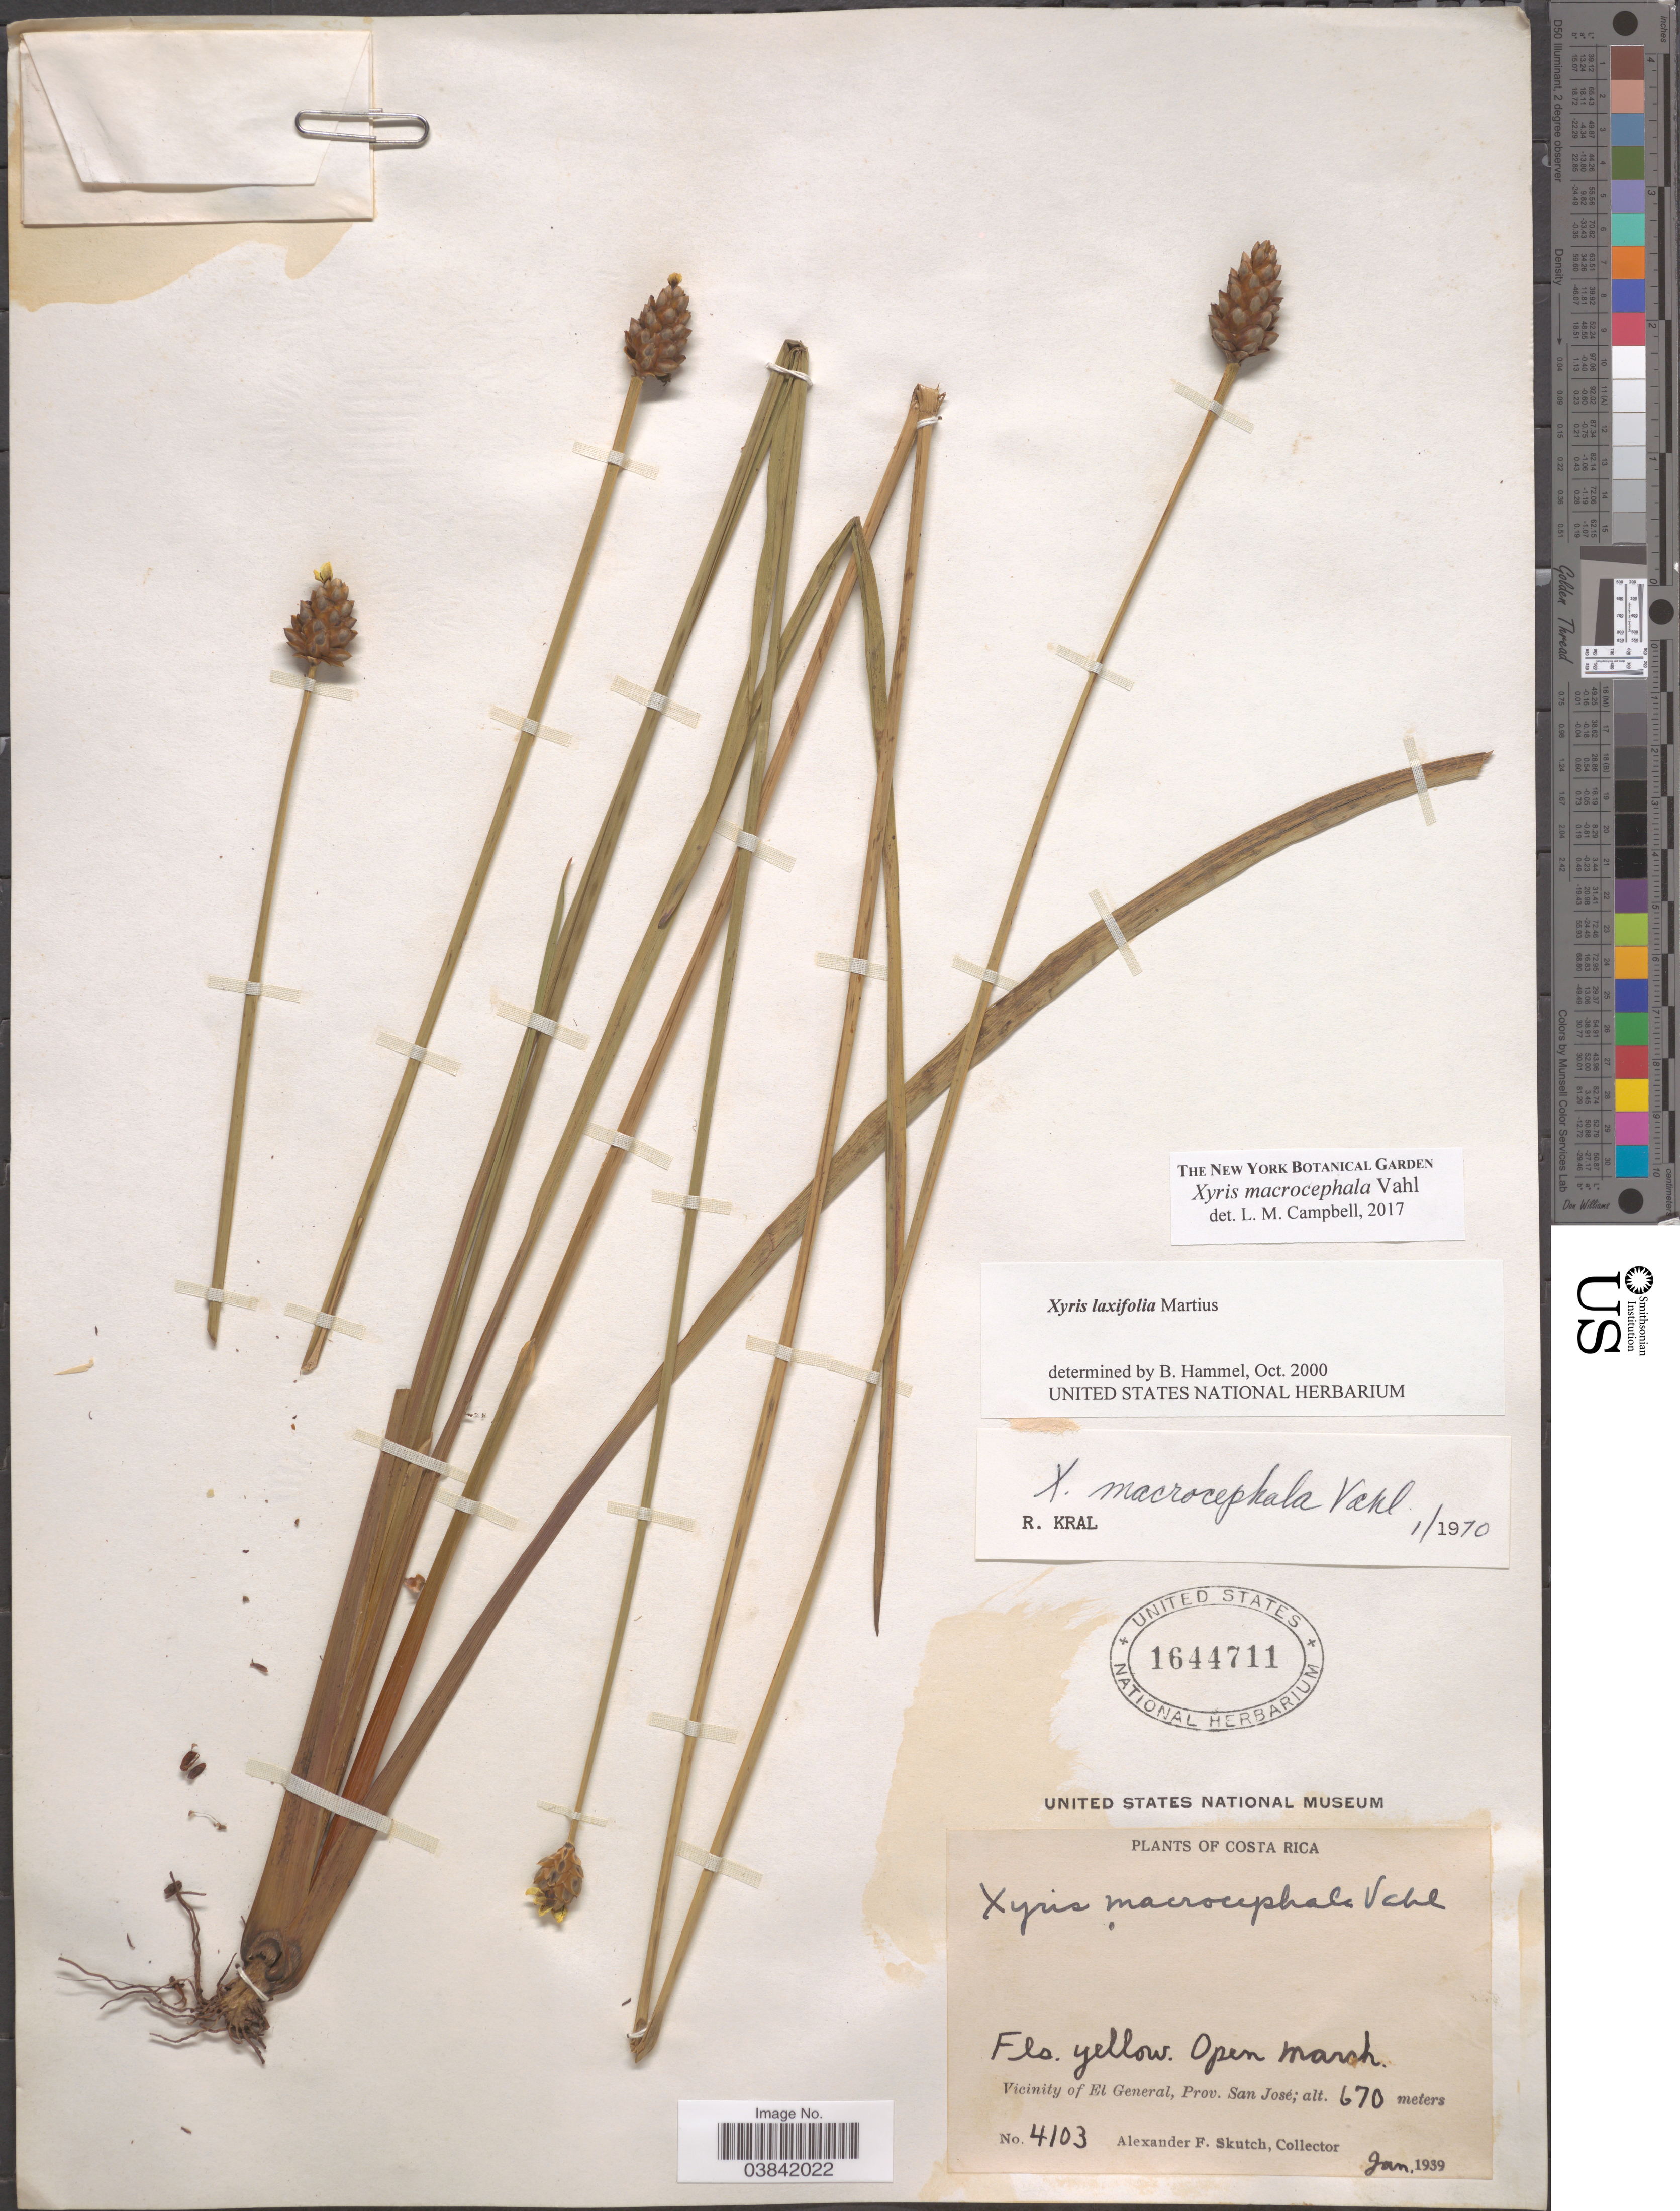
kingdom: Plantae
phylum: Tracheophyta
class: Liliopsida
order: Poales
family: Xyridaceae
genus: Xyris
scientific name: Xyris macrocephala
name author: Vahl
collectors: A. F. Skutch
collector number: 4103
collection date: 1939-01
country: Costa Rica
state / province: San José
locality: Vicinity of El General.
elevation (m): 670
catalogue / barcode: US 1644711